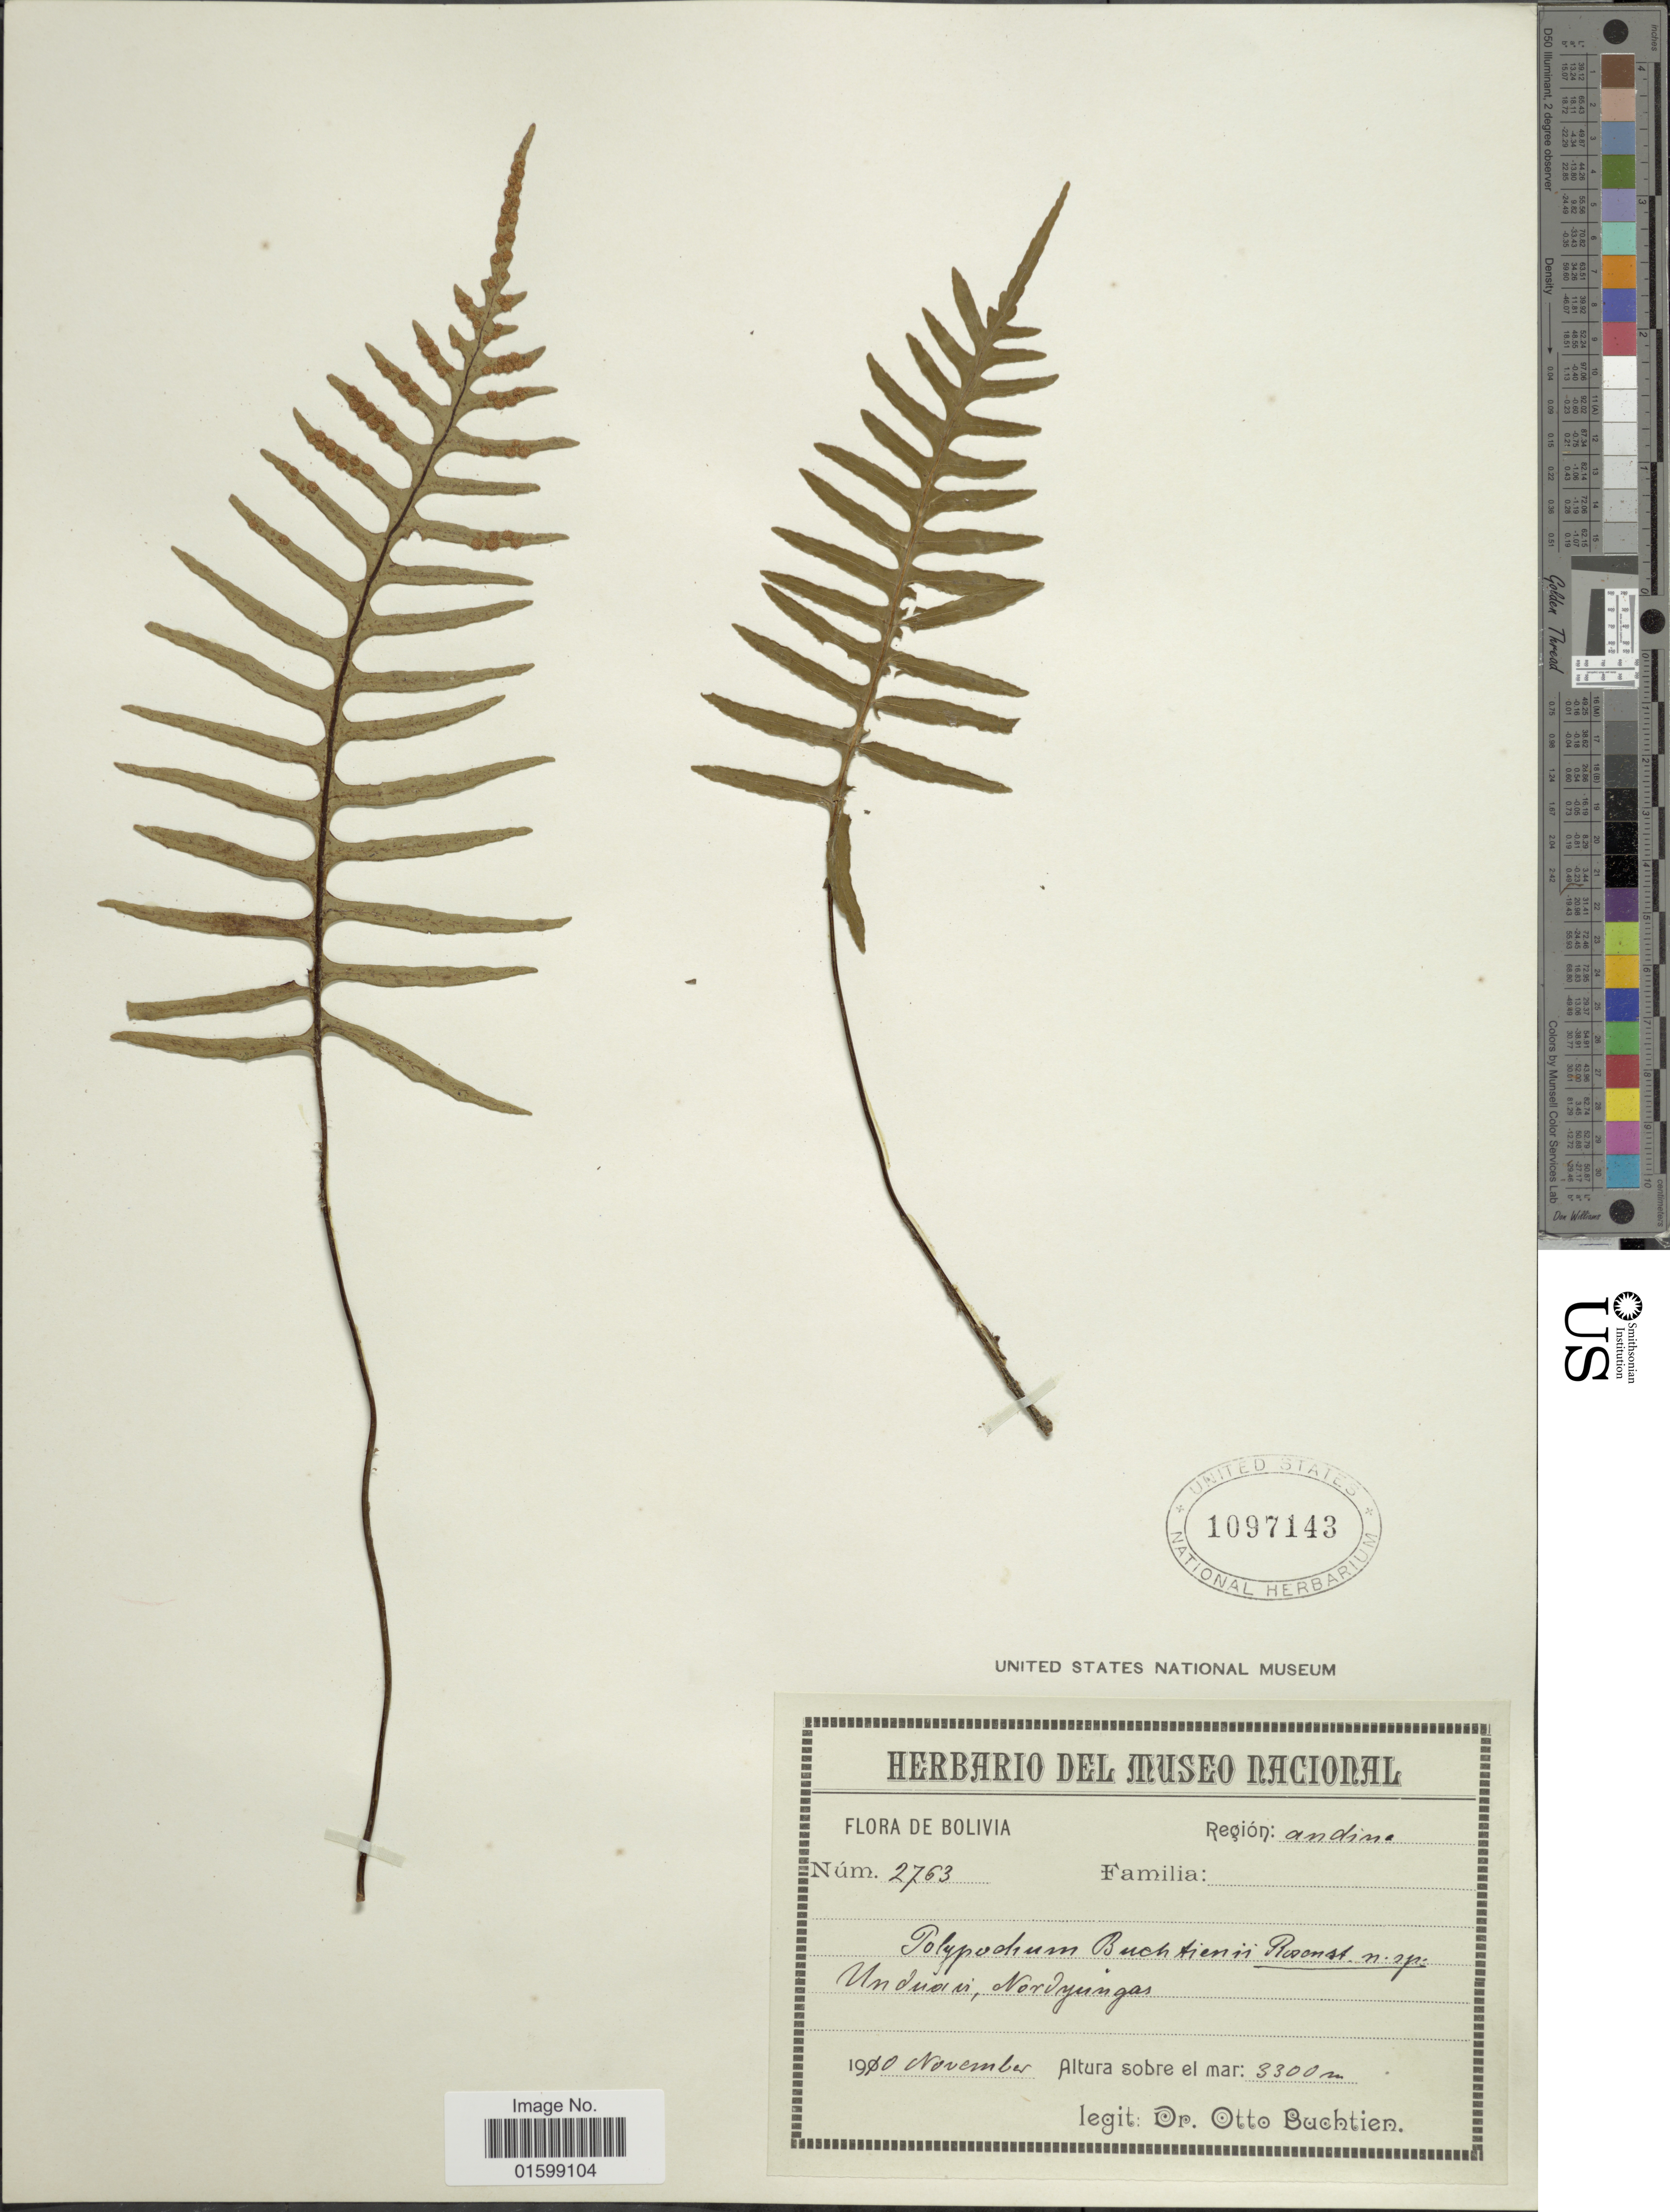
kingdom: Plantae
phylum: Tracheophyta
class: Polypodiopsida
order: Polypodiales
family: Polypodiaceae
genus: Pleopeltis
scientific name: Pleopeltis buchtienii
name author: (Christ & Rosenst.) A.R. Sm.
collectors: O. Buchtien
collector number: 2763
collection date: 1910-11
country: Bolivia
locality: Región: andina, Unduavi, nordyungas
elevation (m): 3300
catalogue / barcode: US 1097143